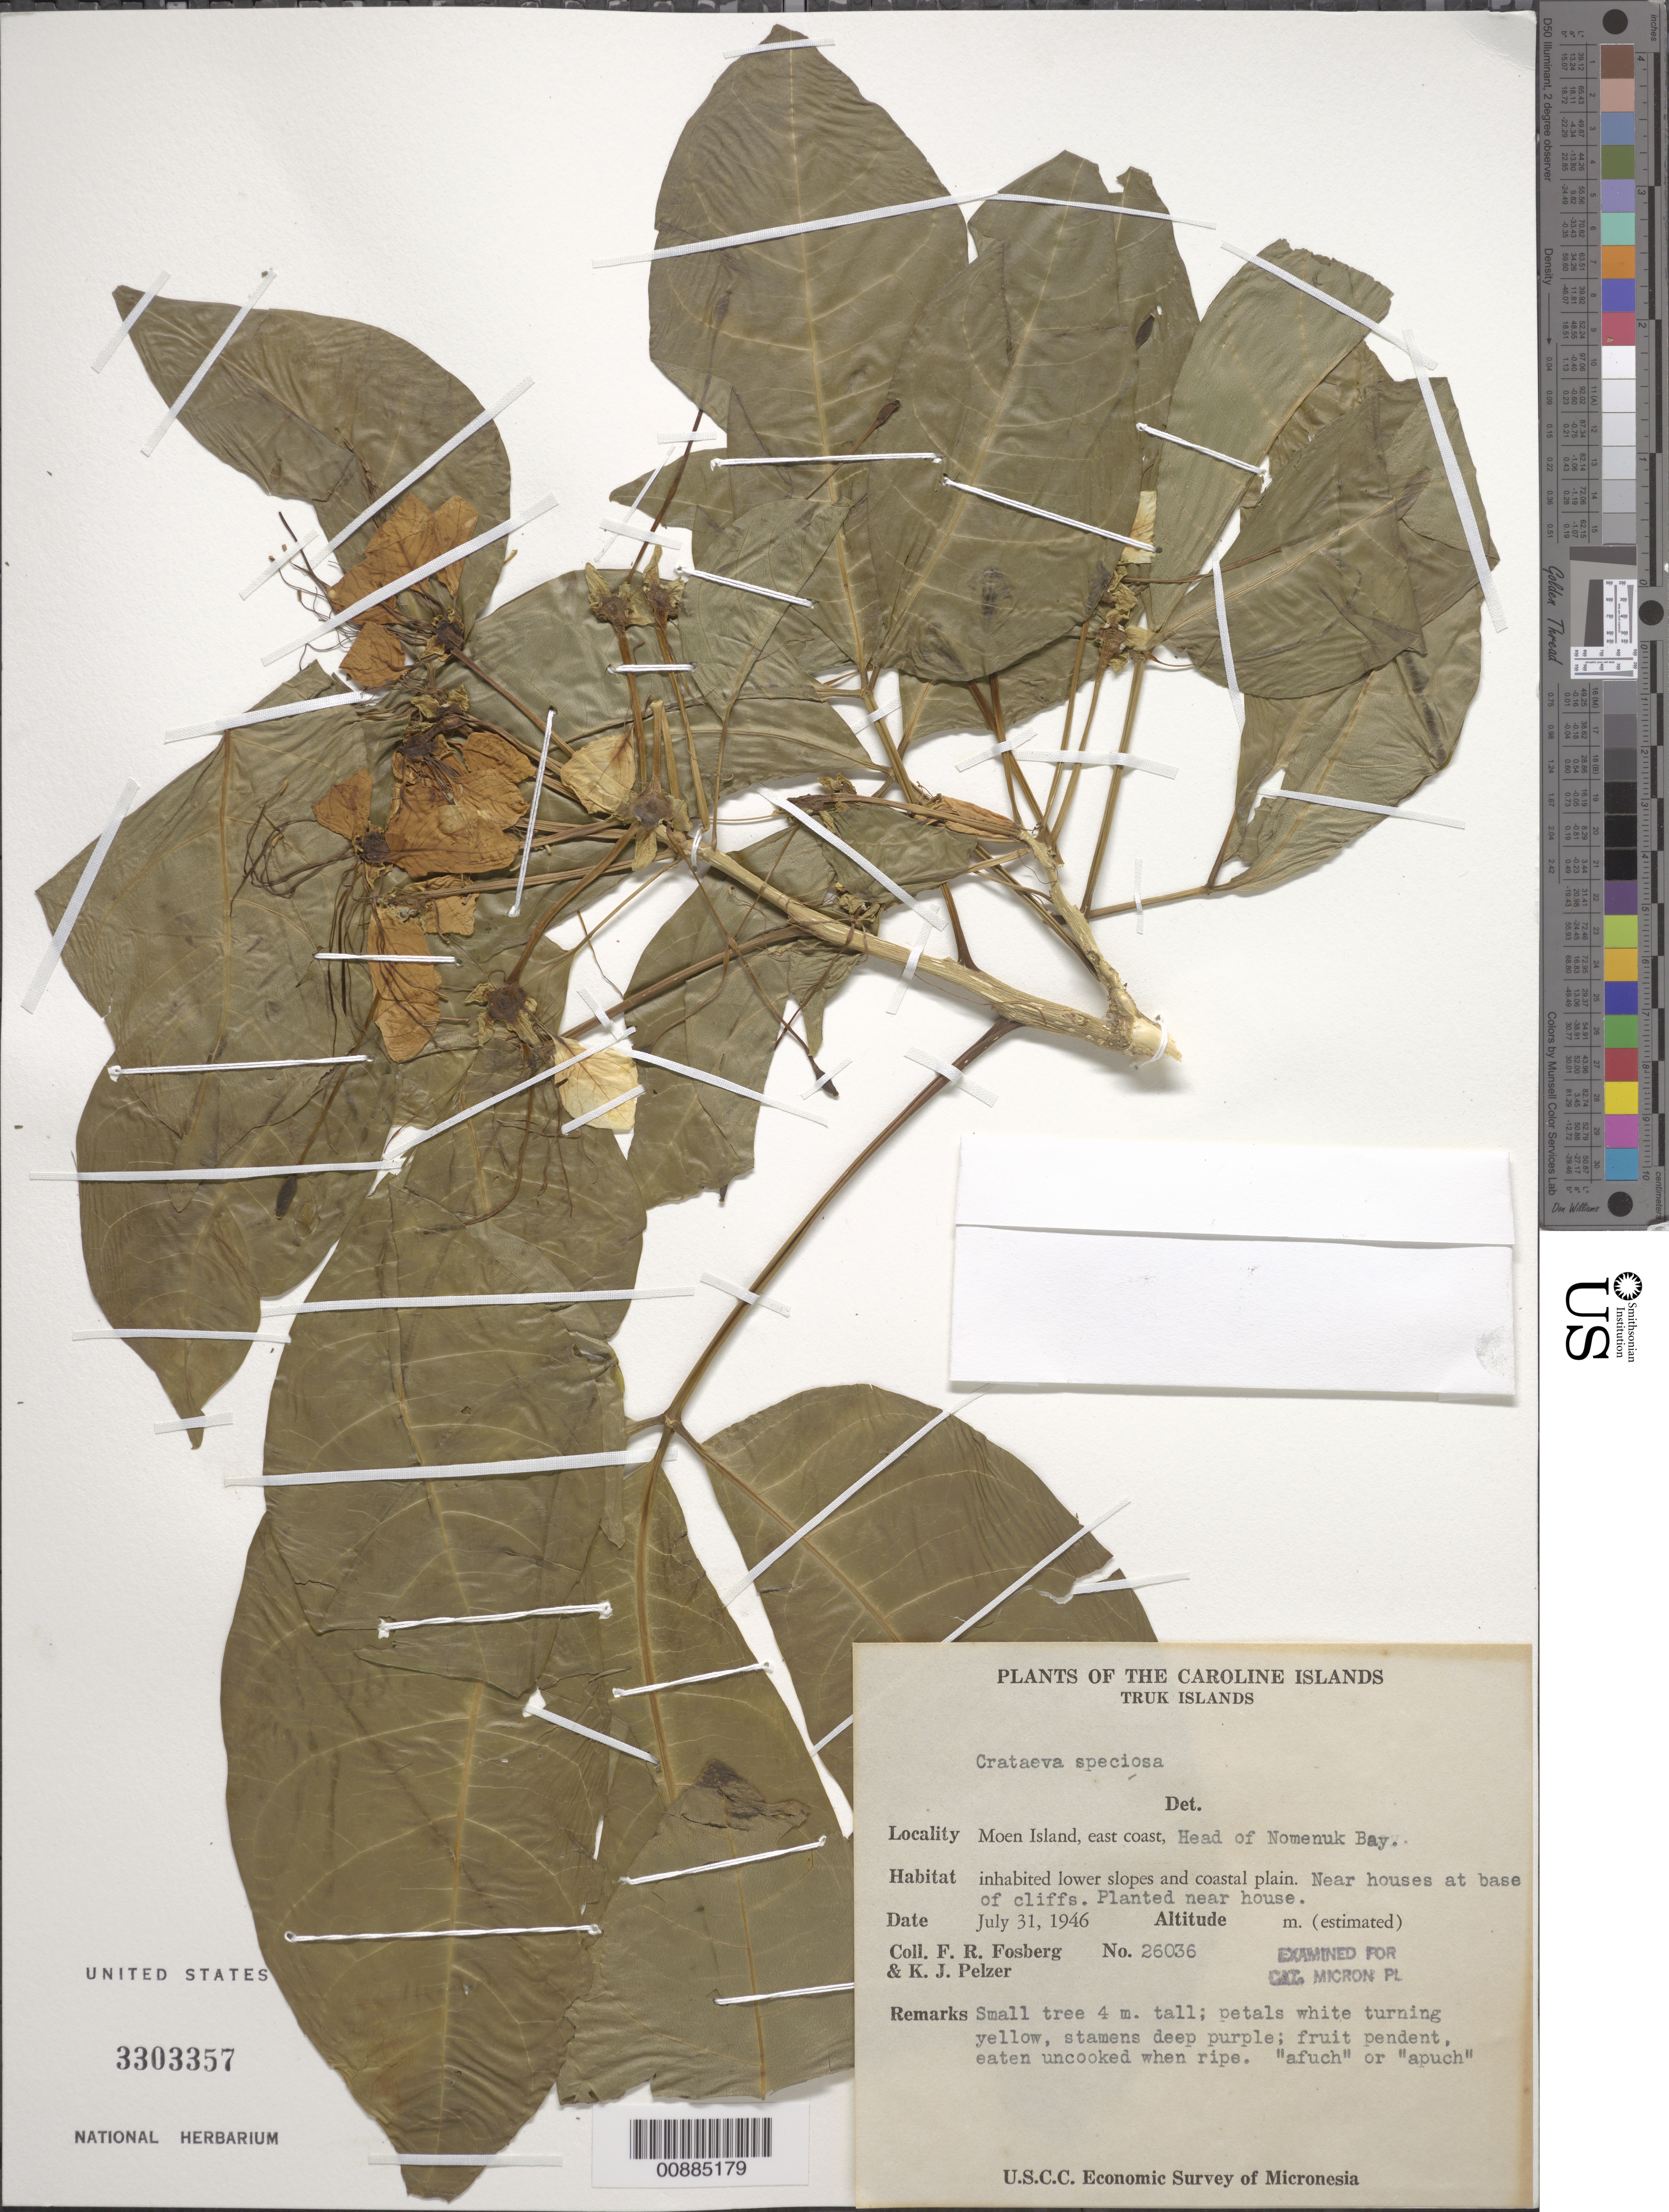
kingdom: Plantae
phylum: Tracheophyta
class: Magnoliopsida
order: Brassicales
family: Capparaceae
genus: Crateva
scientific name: Crateva speciosa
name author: Volkens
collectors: F. R. Fosberg & K. J. Pelzer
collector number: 26036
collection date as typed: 31 Jul 1946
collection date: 1946-07-31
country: Micronesia, Federated States of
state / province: Truk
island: Moen [Wono]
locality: Head of Nomenuk Bay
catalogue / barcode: US 3303357